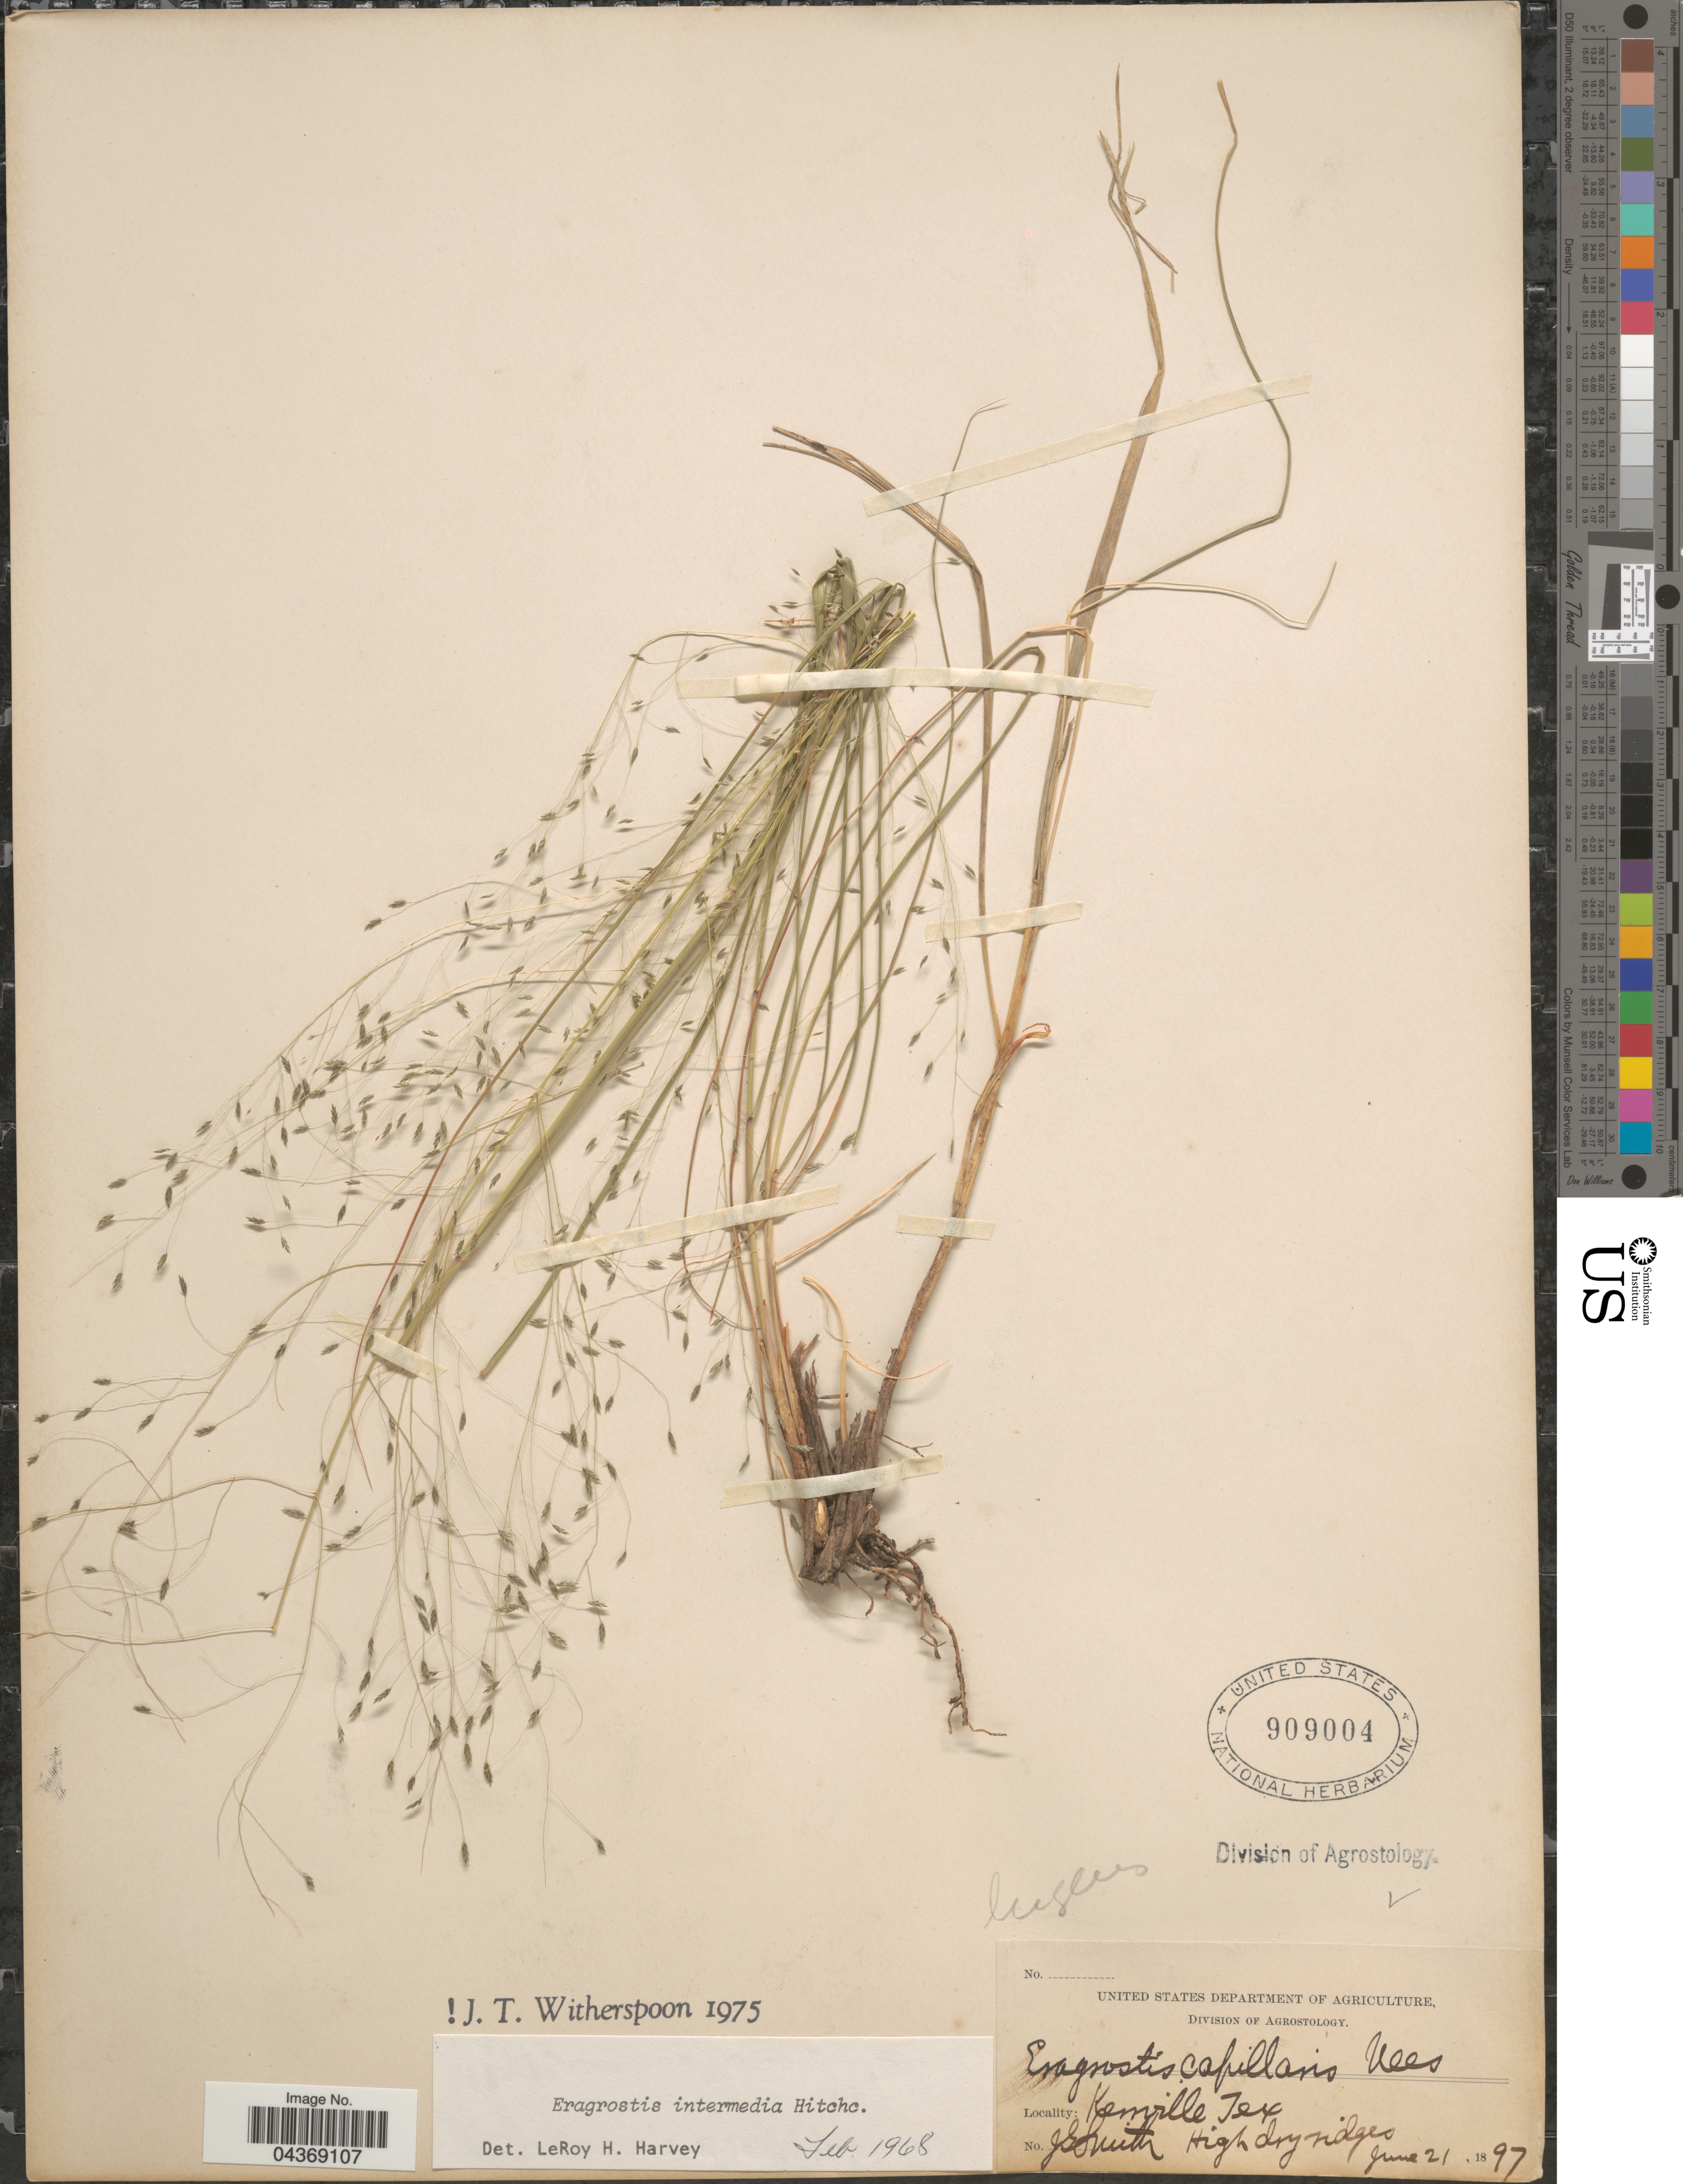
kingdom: Plantae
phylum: Tracheophyta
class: Liliopsida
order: Poales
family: Poaceae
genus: Eragrostis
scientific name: Eragrostis intermedia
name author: Hitchc.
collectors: J. G. Smith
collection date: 1897-06-21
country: United States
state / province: Texas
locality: Kerrville.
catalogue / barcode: US 909004